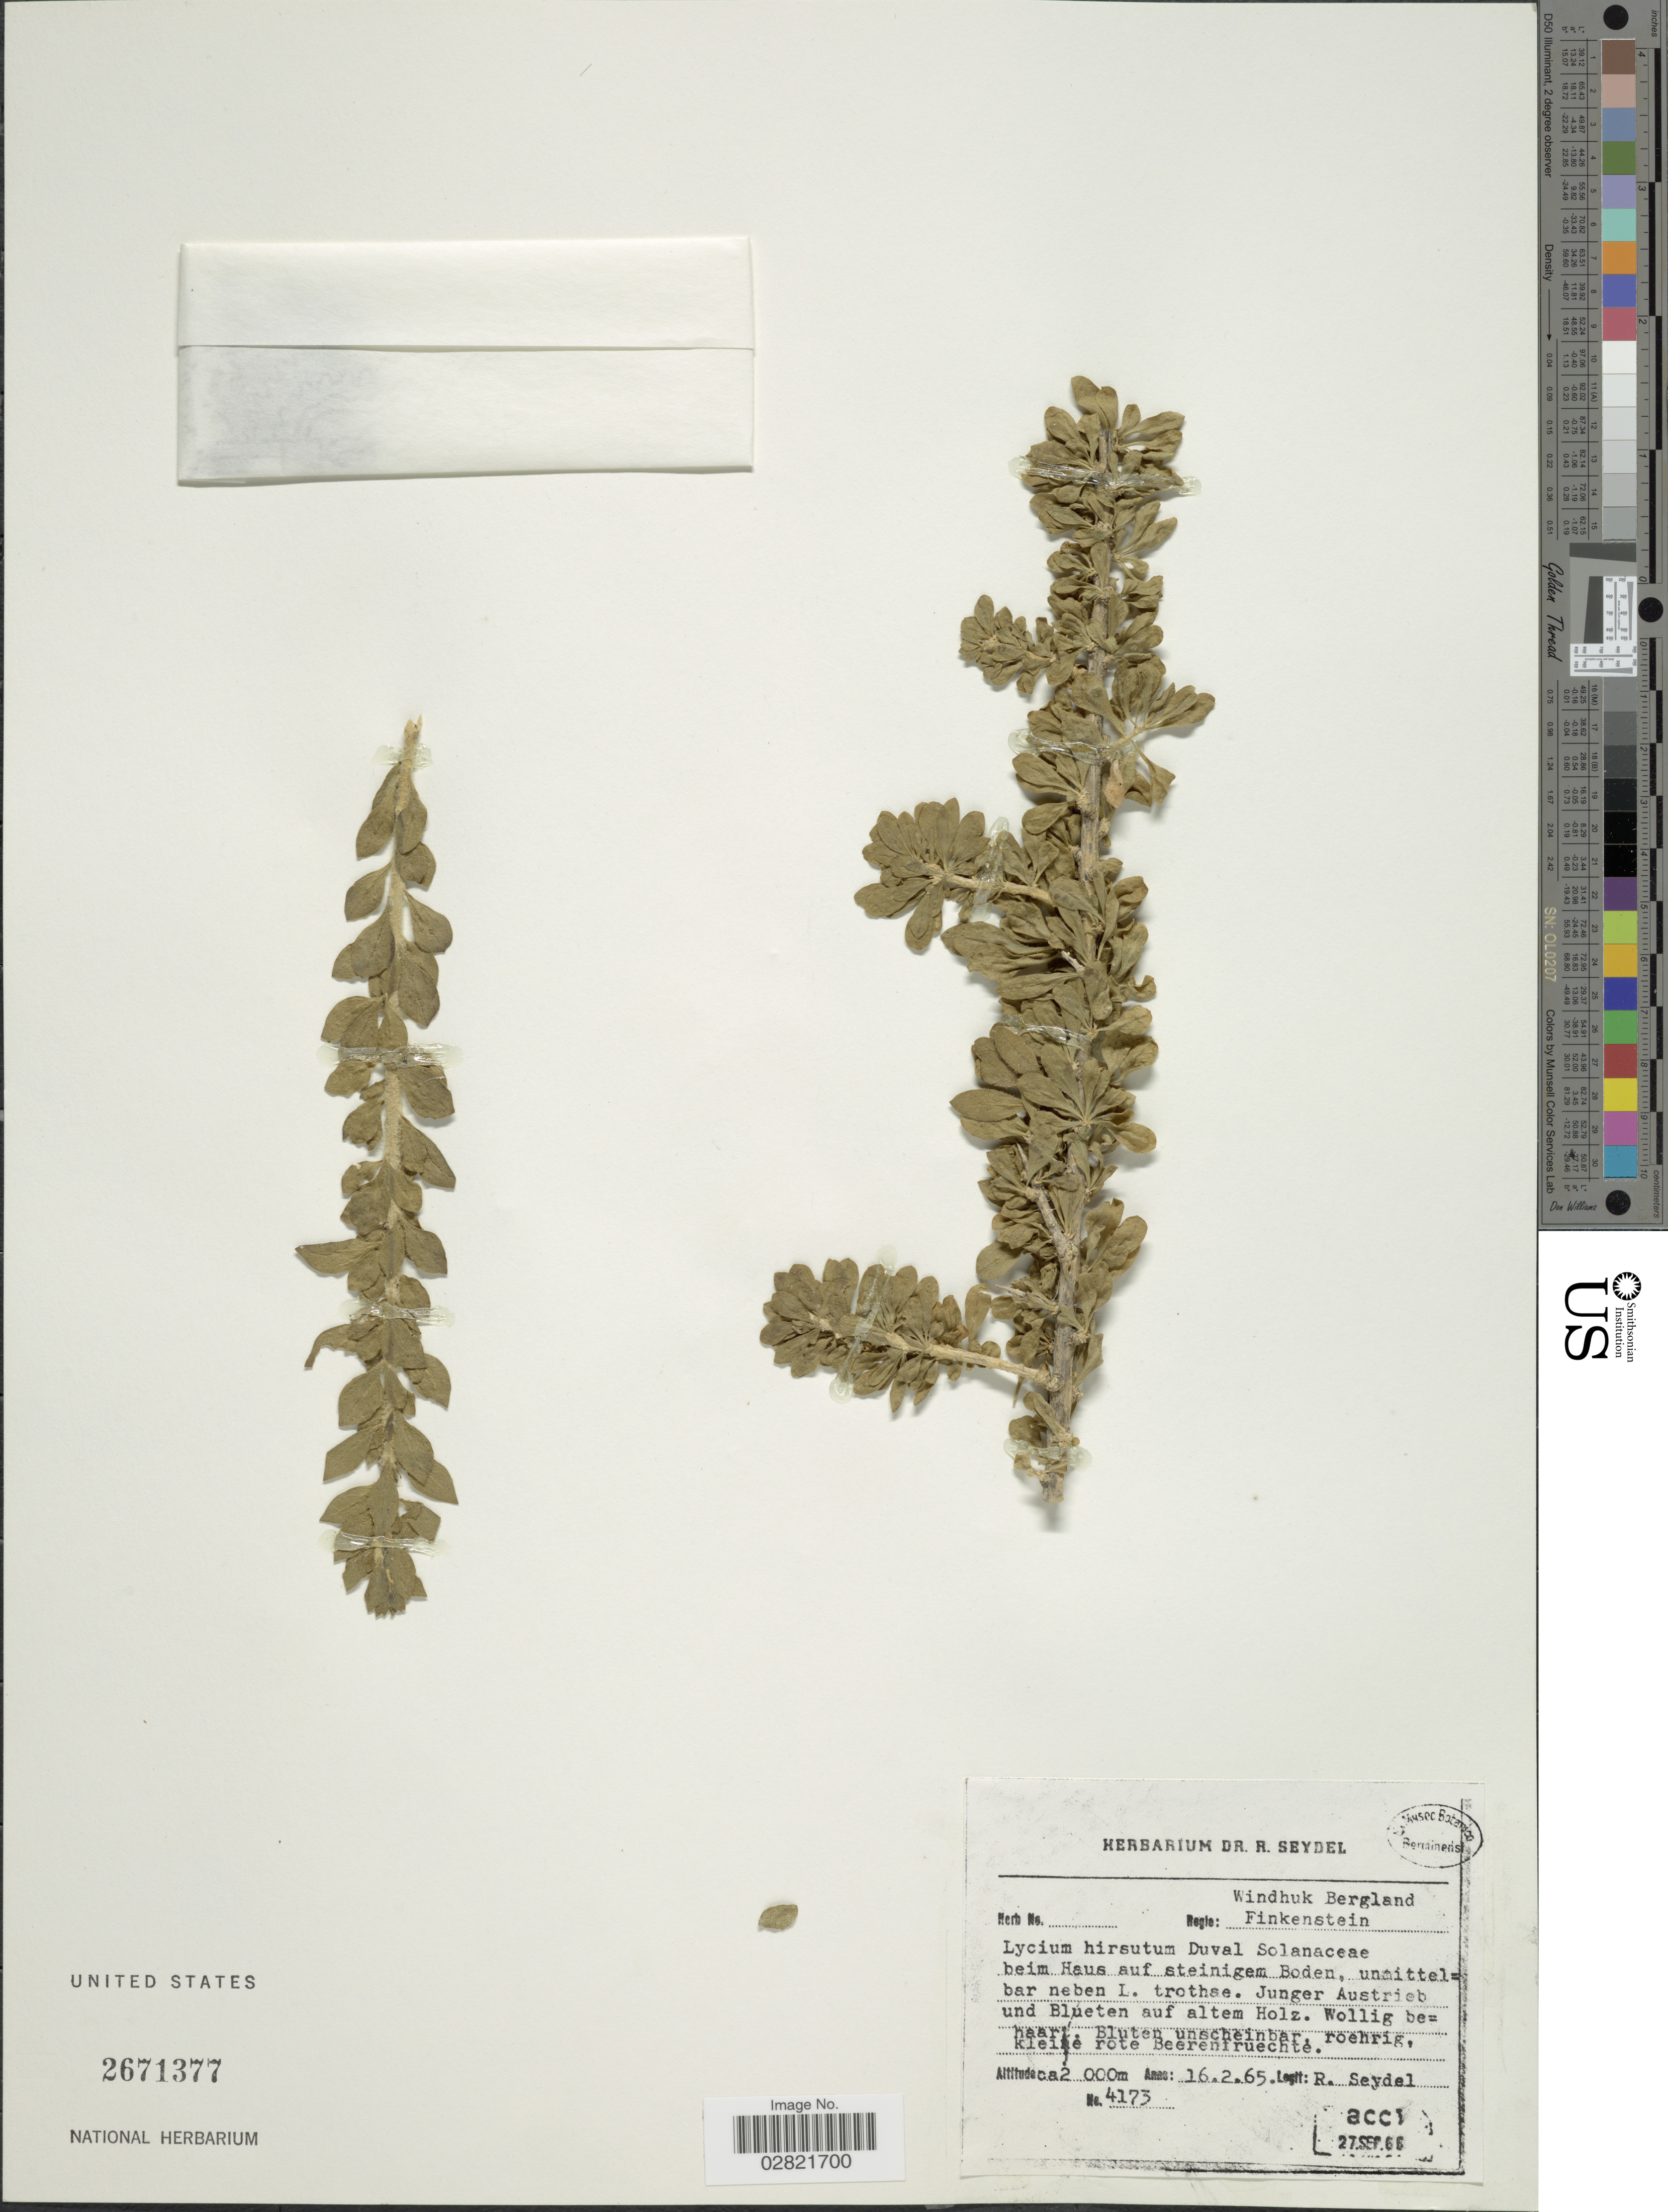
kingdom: Plantae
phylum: Tracheophyta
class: Magnoliopsida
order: Solanales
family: Solanaceae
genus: Lycium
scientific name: Lycium hirsutum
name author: Dunal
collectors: R. Seydel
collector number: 4173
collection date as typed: Transcribed d/m/y: 16/2/65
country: Namibia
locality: Regio: Windhuk Bergland. Finkenstein.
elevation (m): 2000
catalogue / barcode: US 2671377